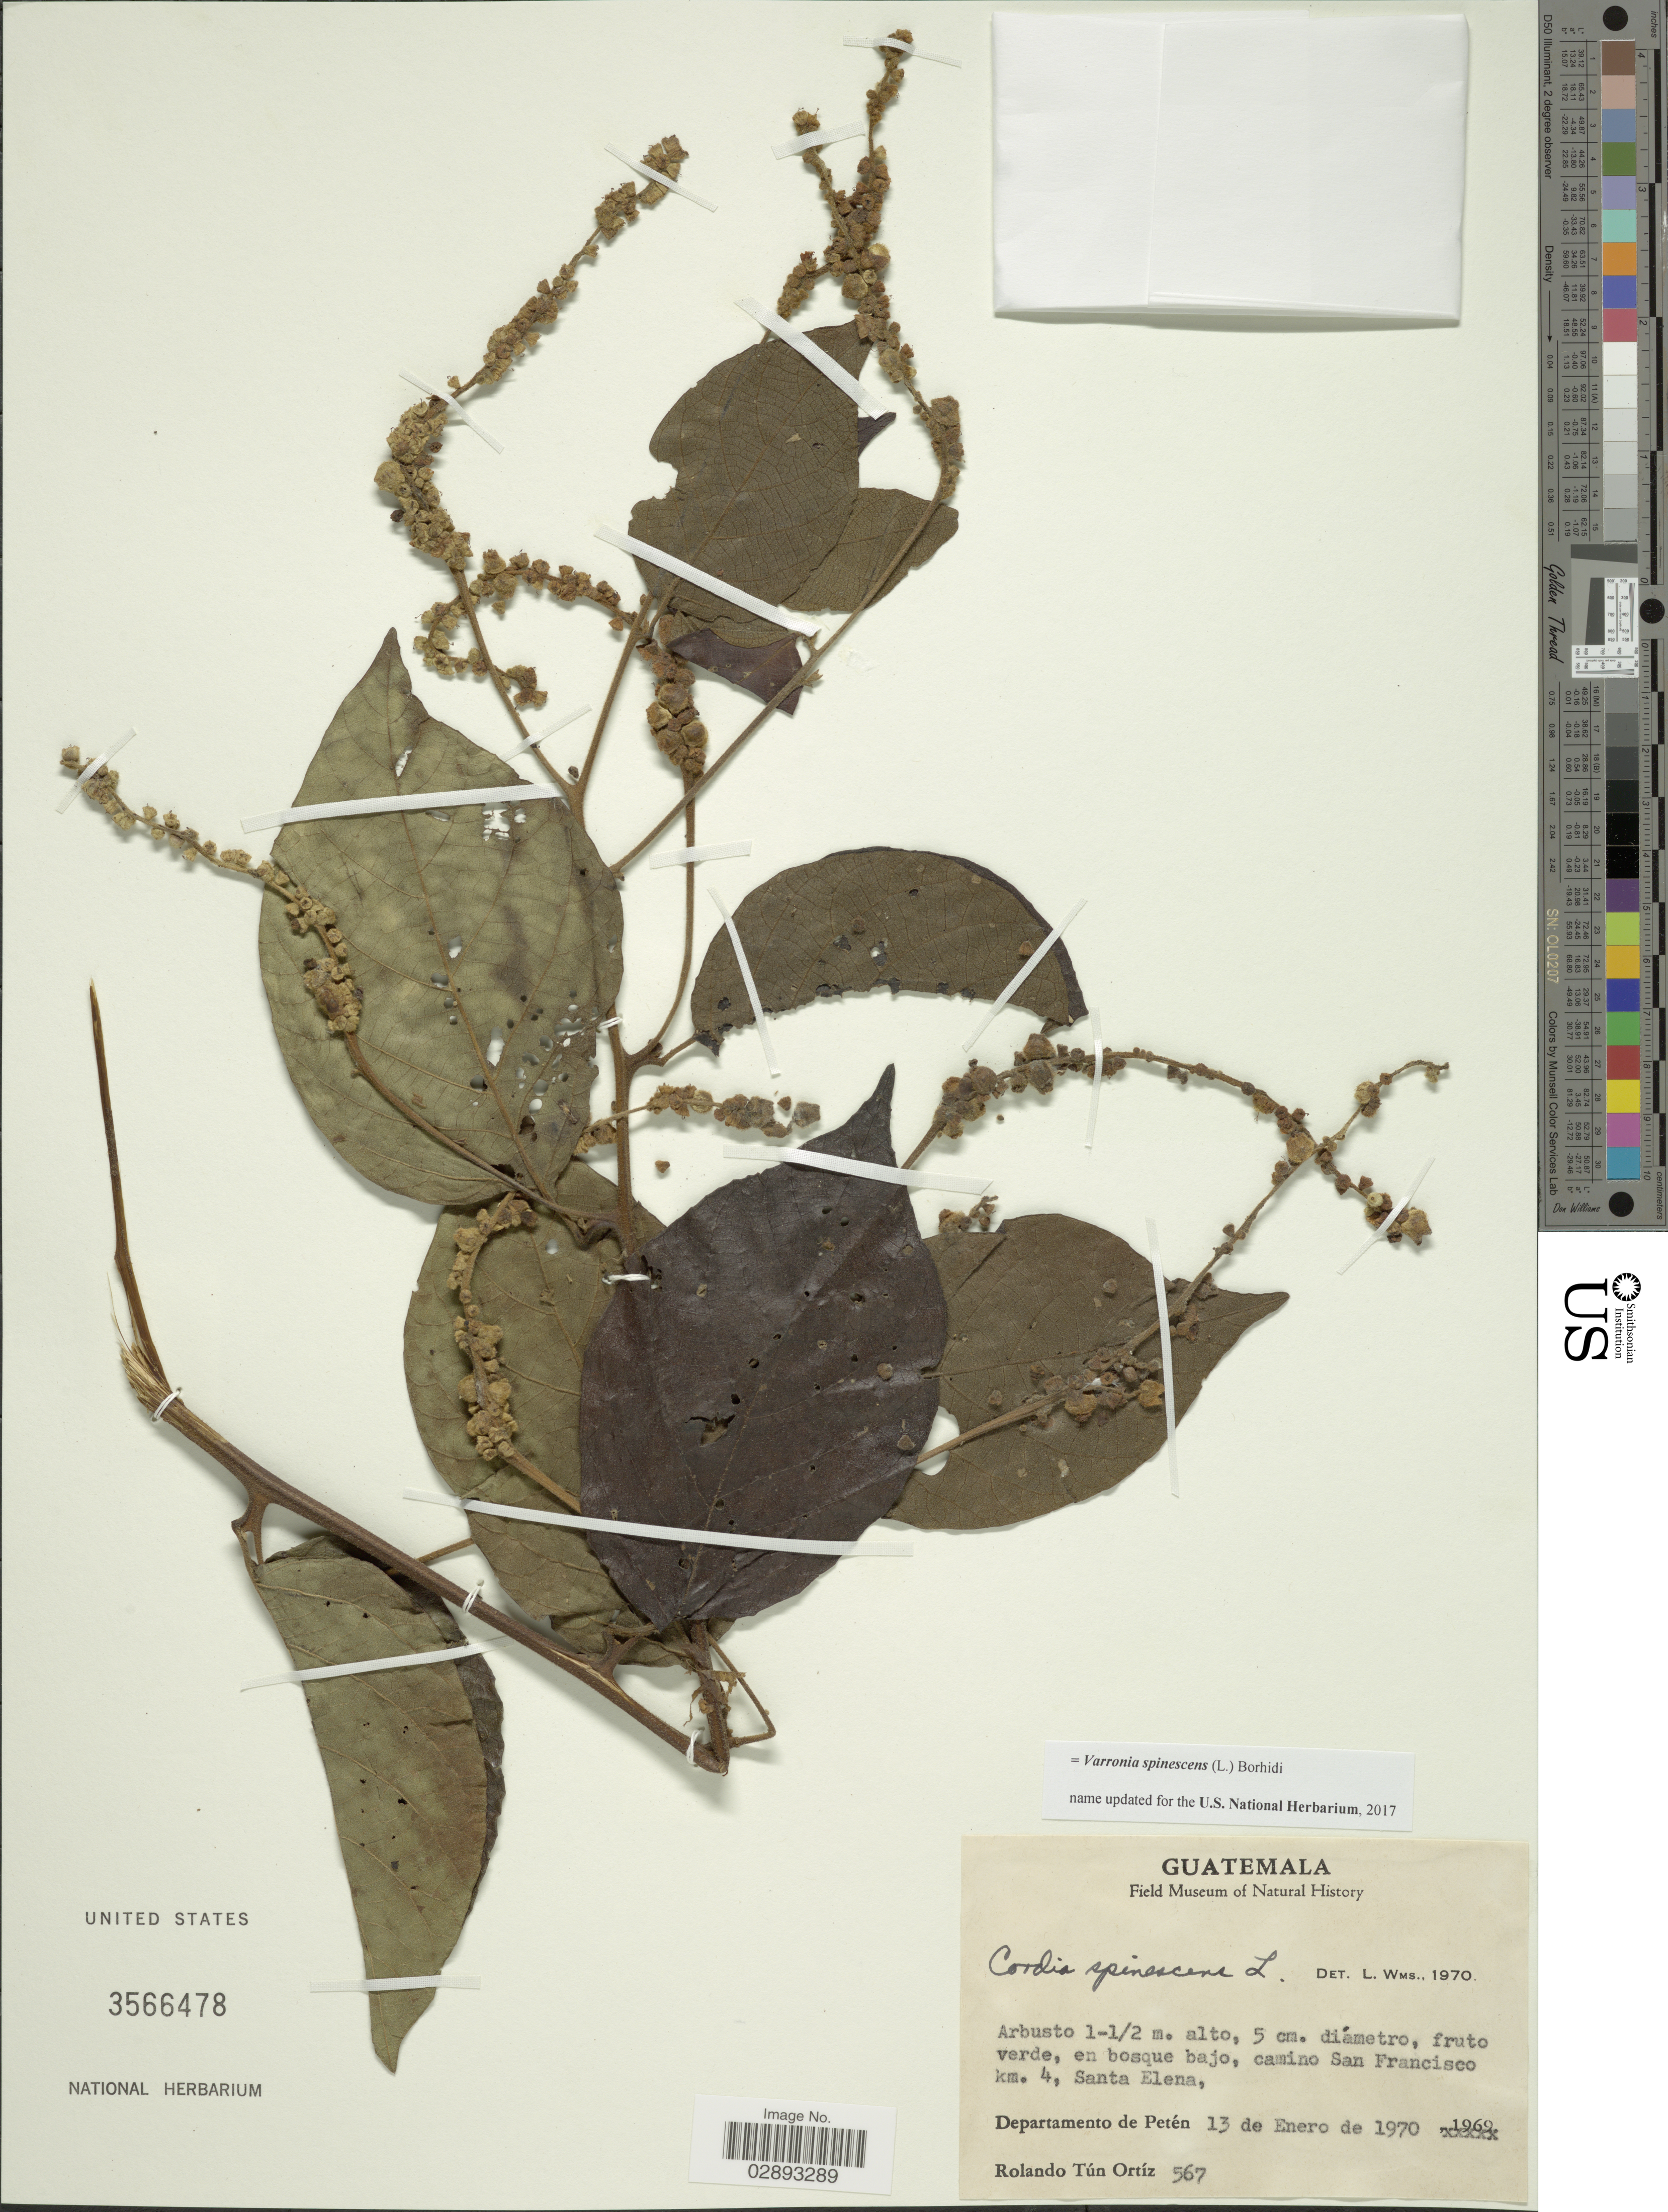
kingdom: Plantae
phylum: Tracheophyta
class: Magnoliopsida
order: Boraginales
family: Cordiaceae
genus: Varronia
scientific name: Varronia spinescens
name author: (L.) Borhidi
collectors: R. T. Ortíz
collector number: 567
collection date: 1970-01-13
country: Guatemala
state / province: El Petén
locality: Camino San Francisco km. 4, Santa Elena. Departamento de Petén.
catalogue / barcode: US 3566478